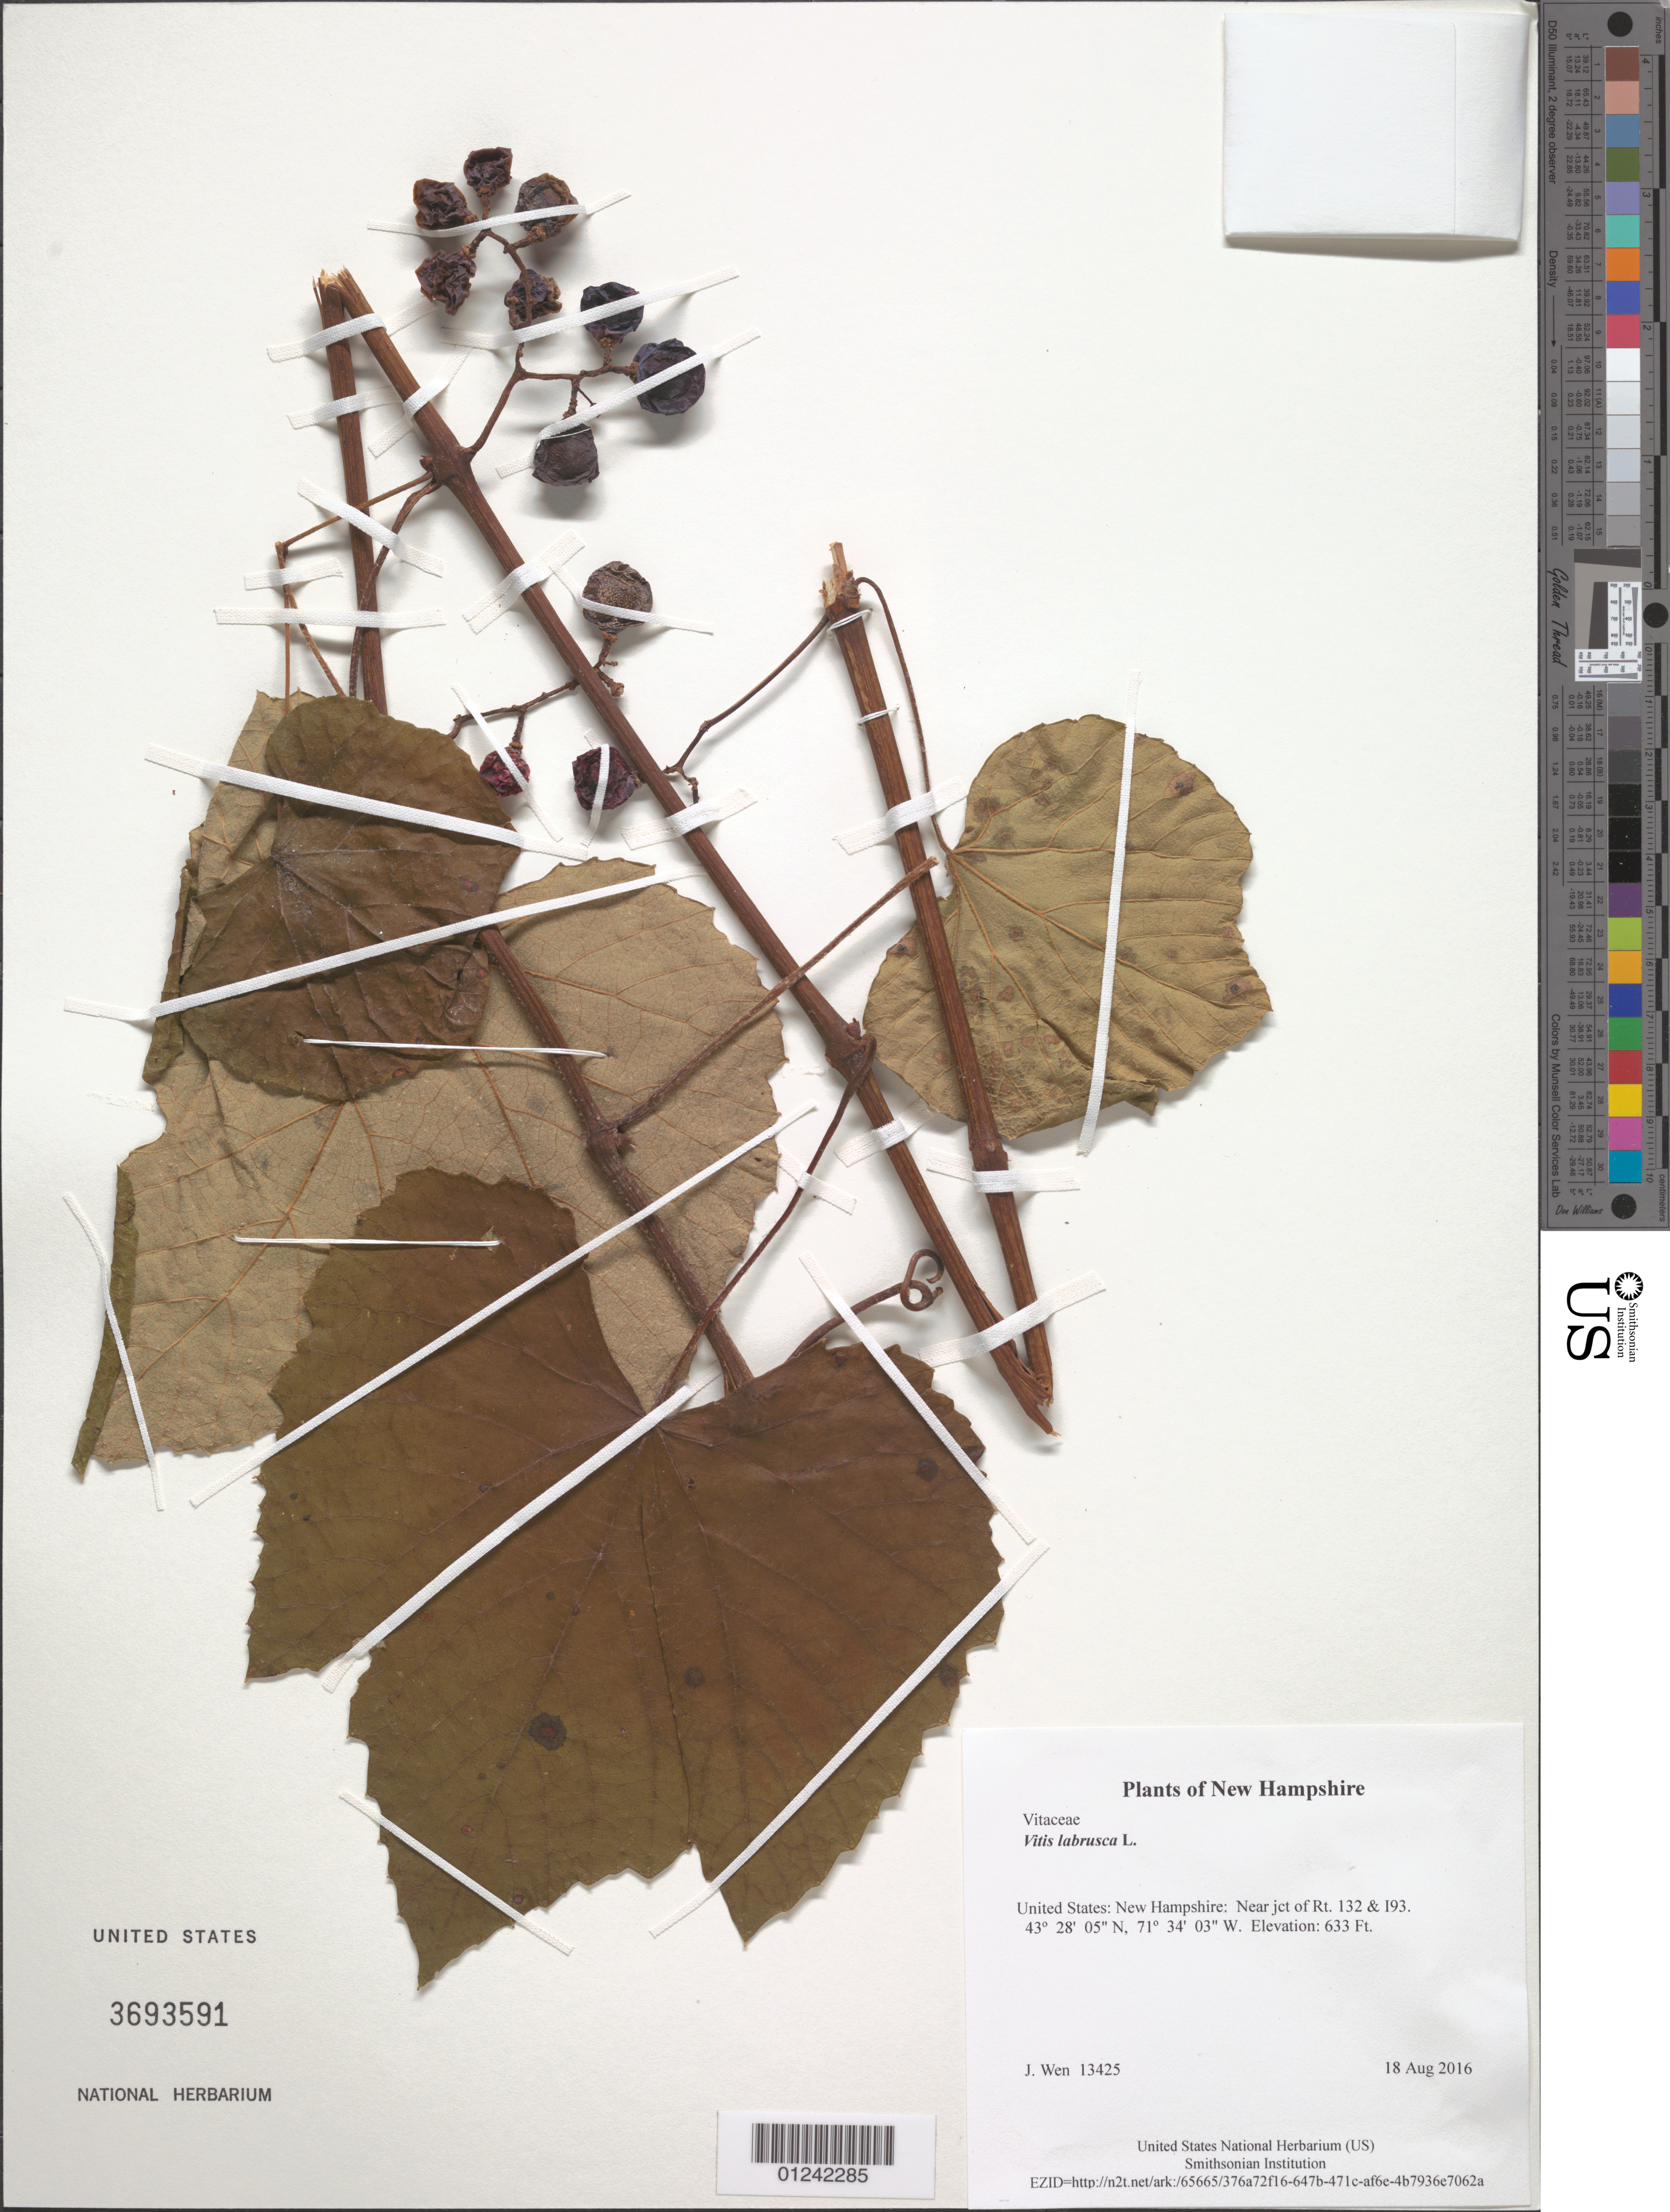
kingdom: Plantae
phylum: Tracheophyta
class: Magnoliopsida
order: Vitales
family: Vitaceae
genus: Vitis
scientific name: Vitis labrusca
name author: L.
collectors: J. Wen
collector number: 13425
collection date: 2016-08-18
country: United States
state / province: New Hampshire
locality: Near jct of Rt. 132 & I93.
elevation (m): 193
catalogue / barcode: US 3693591